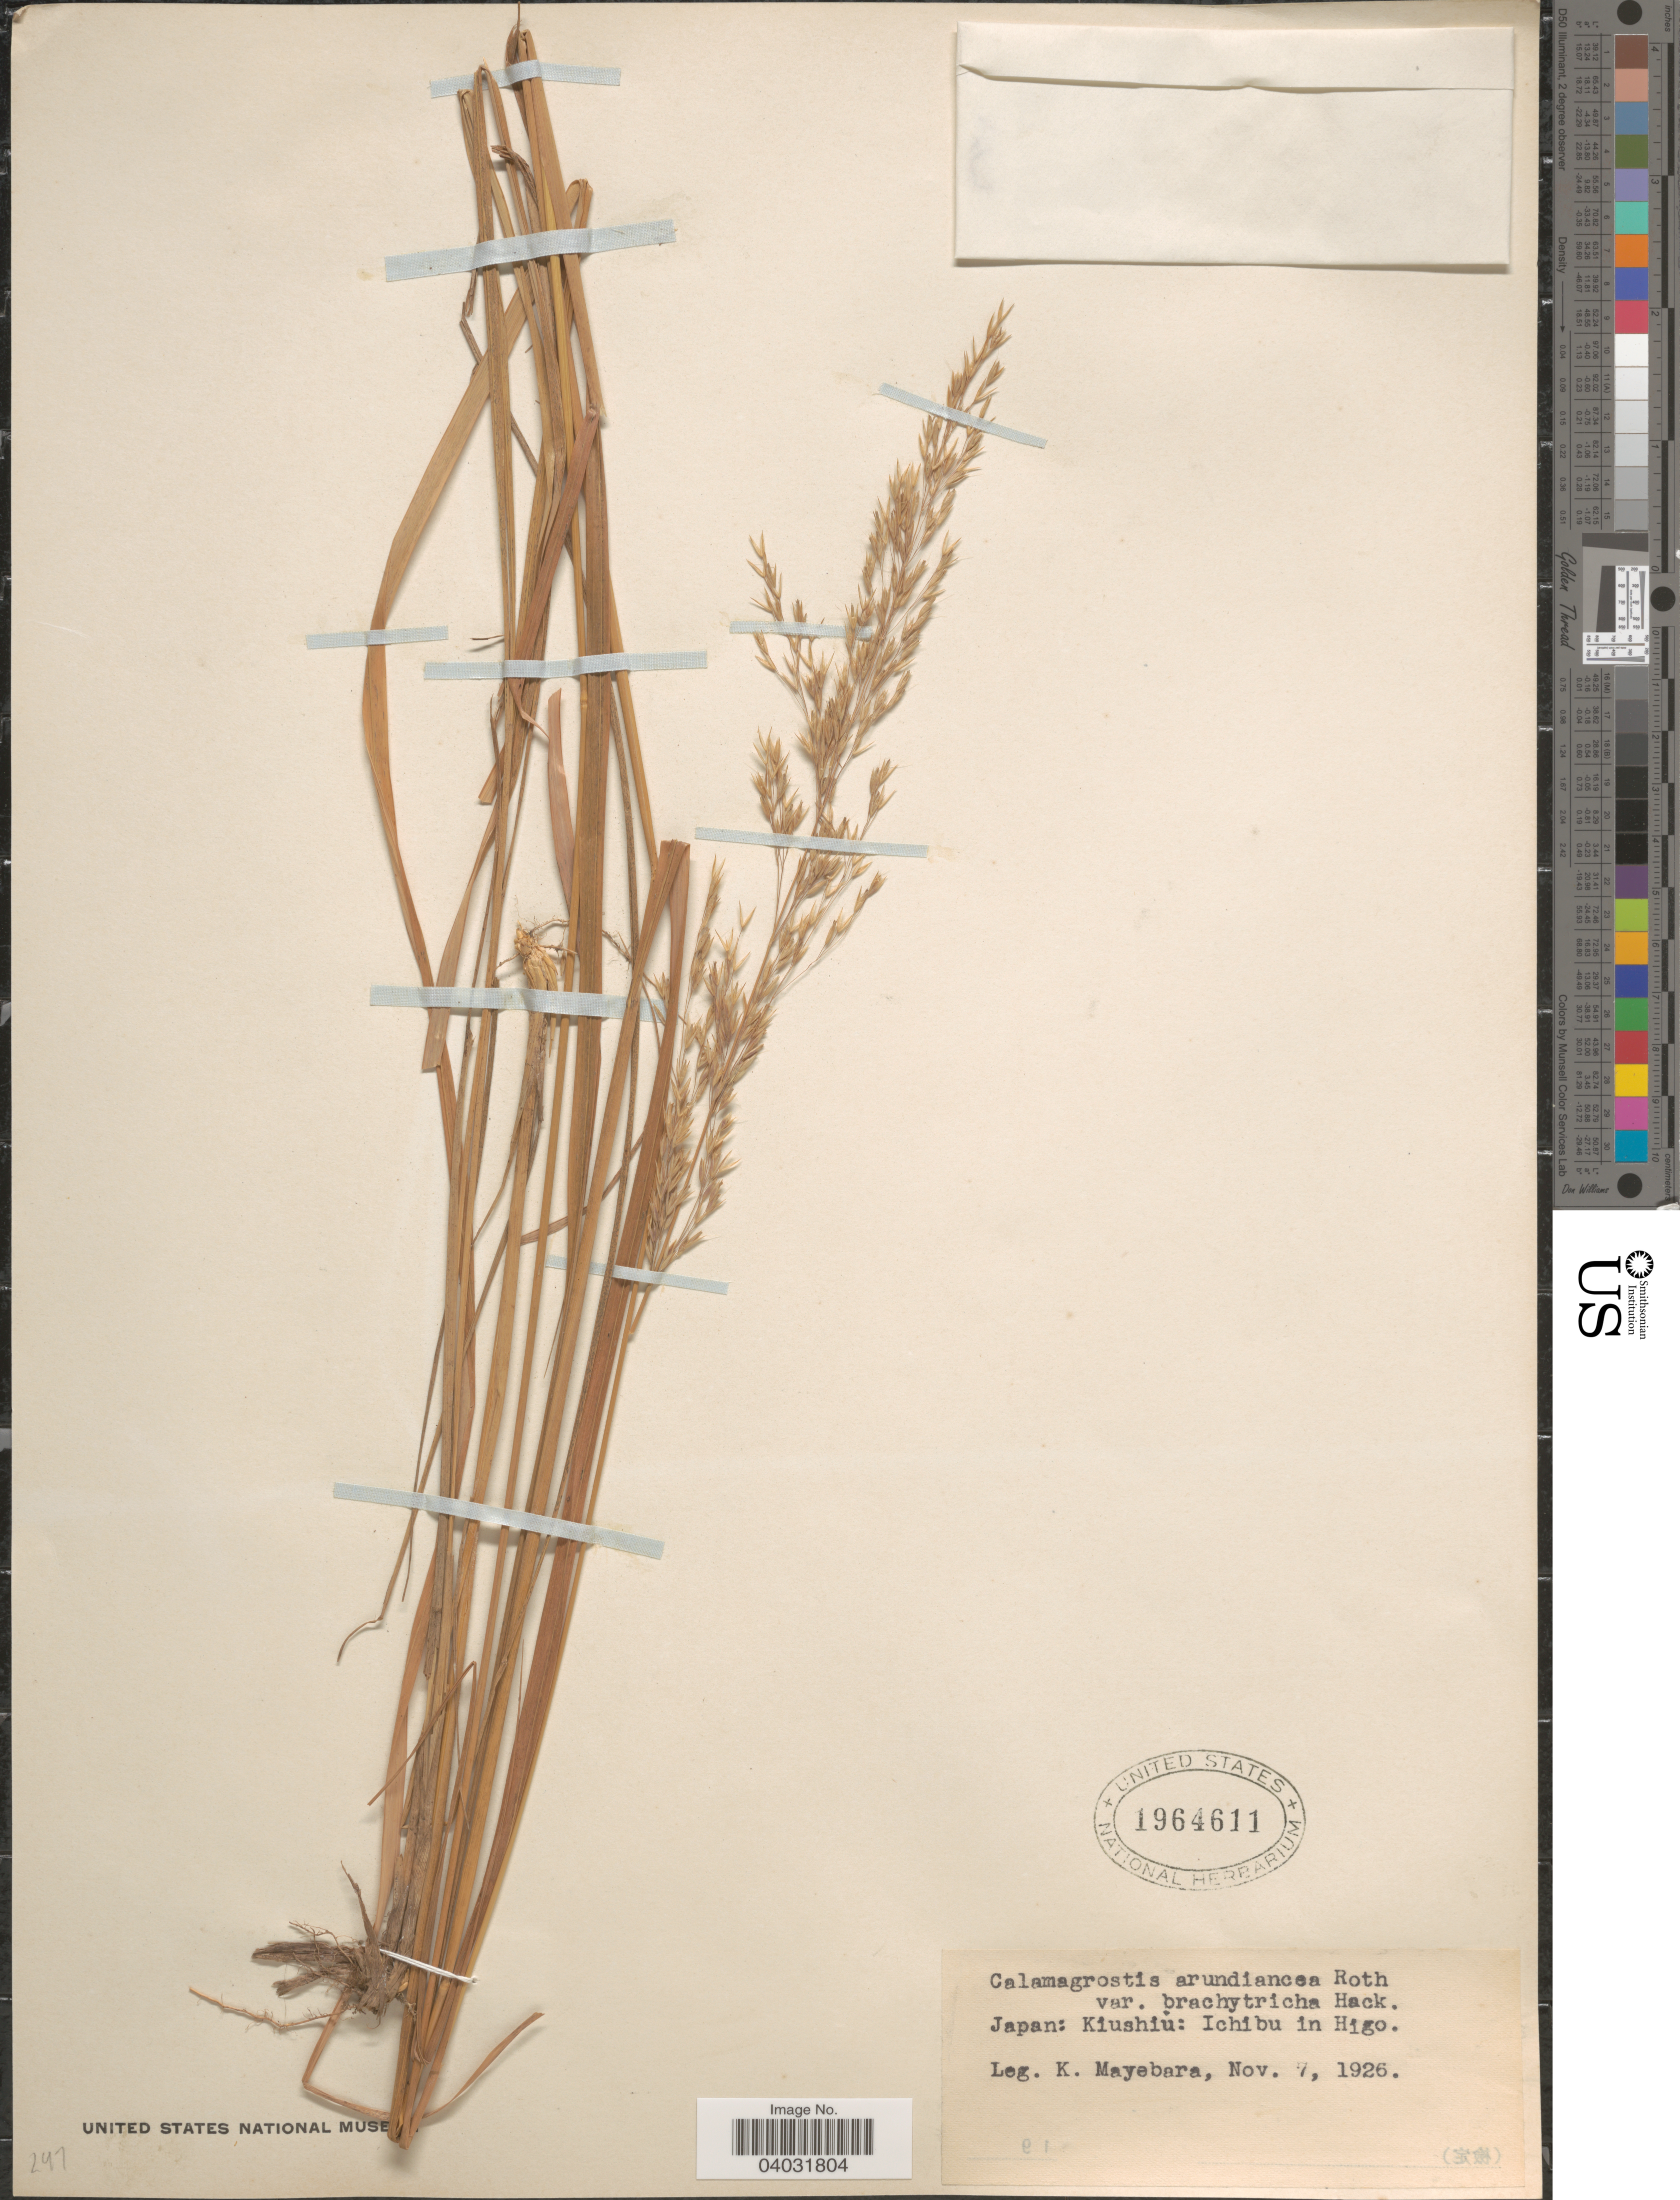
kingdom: Plantae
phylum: Tracheophyta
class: Liliopsida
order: Poales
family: Poaceae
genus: Calamagrostis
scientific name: Calamagrostis arundinacea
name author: (L.) Roth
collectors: K. Mayebara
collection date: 1926-11-07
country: Japan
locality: Kiushiu: Ichibu in Higo.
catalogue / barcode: US 1964611